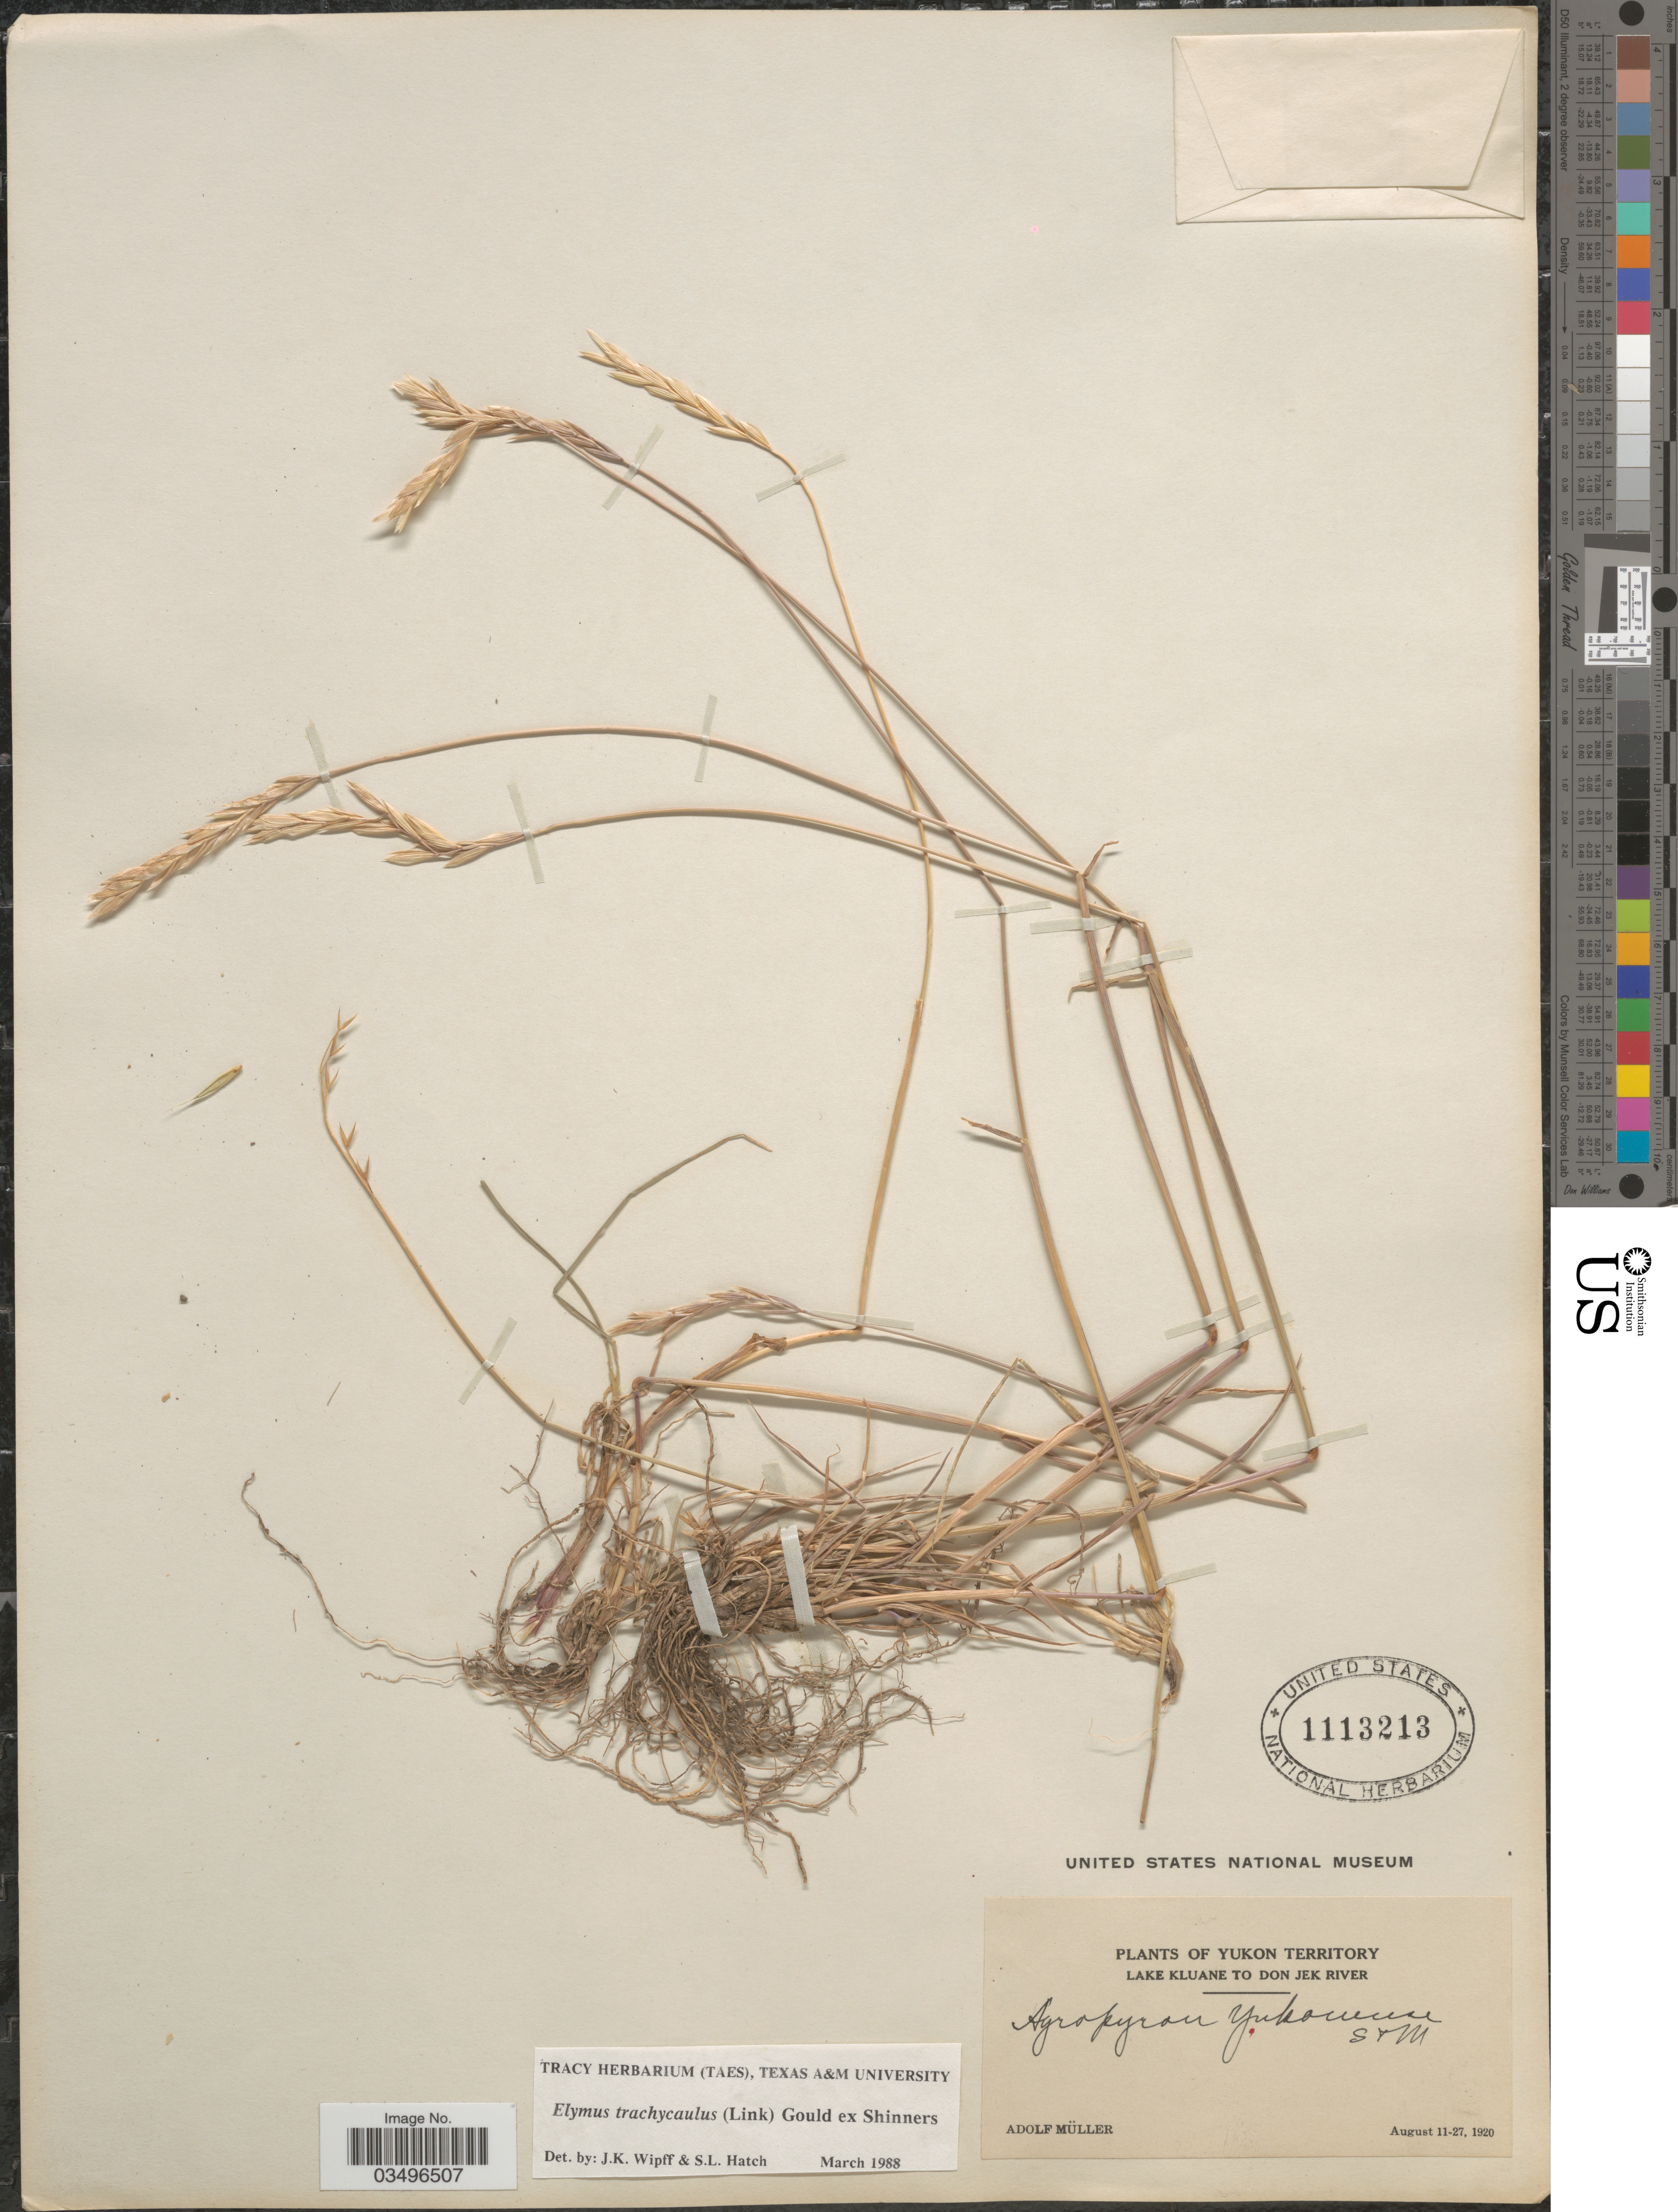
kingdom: Plantae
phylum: Tracheophyta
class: Liliopsida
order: Poales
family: Poaceae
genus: Elymus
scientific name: Elymus trachycaulus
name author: (Link) Gould ex Shinners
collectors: A. Muller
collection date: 1920-08-11/1920-08-27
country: Canada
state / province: Yukon Territory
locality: Lake Kluane to Don Jek River.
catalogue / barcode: US 1113213